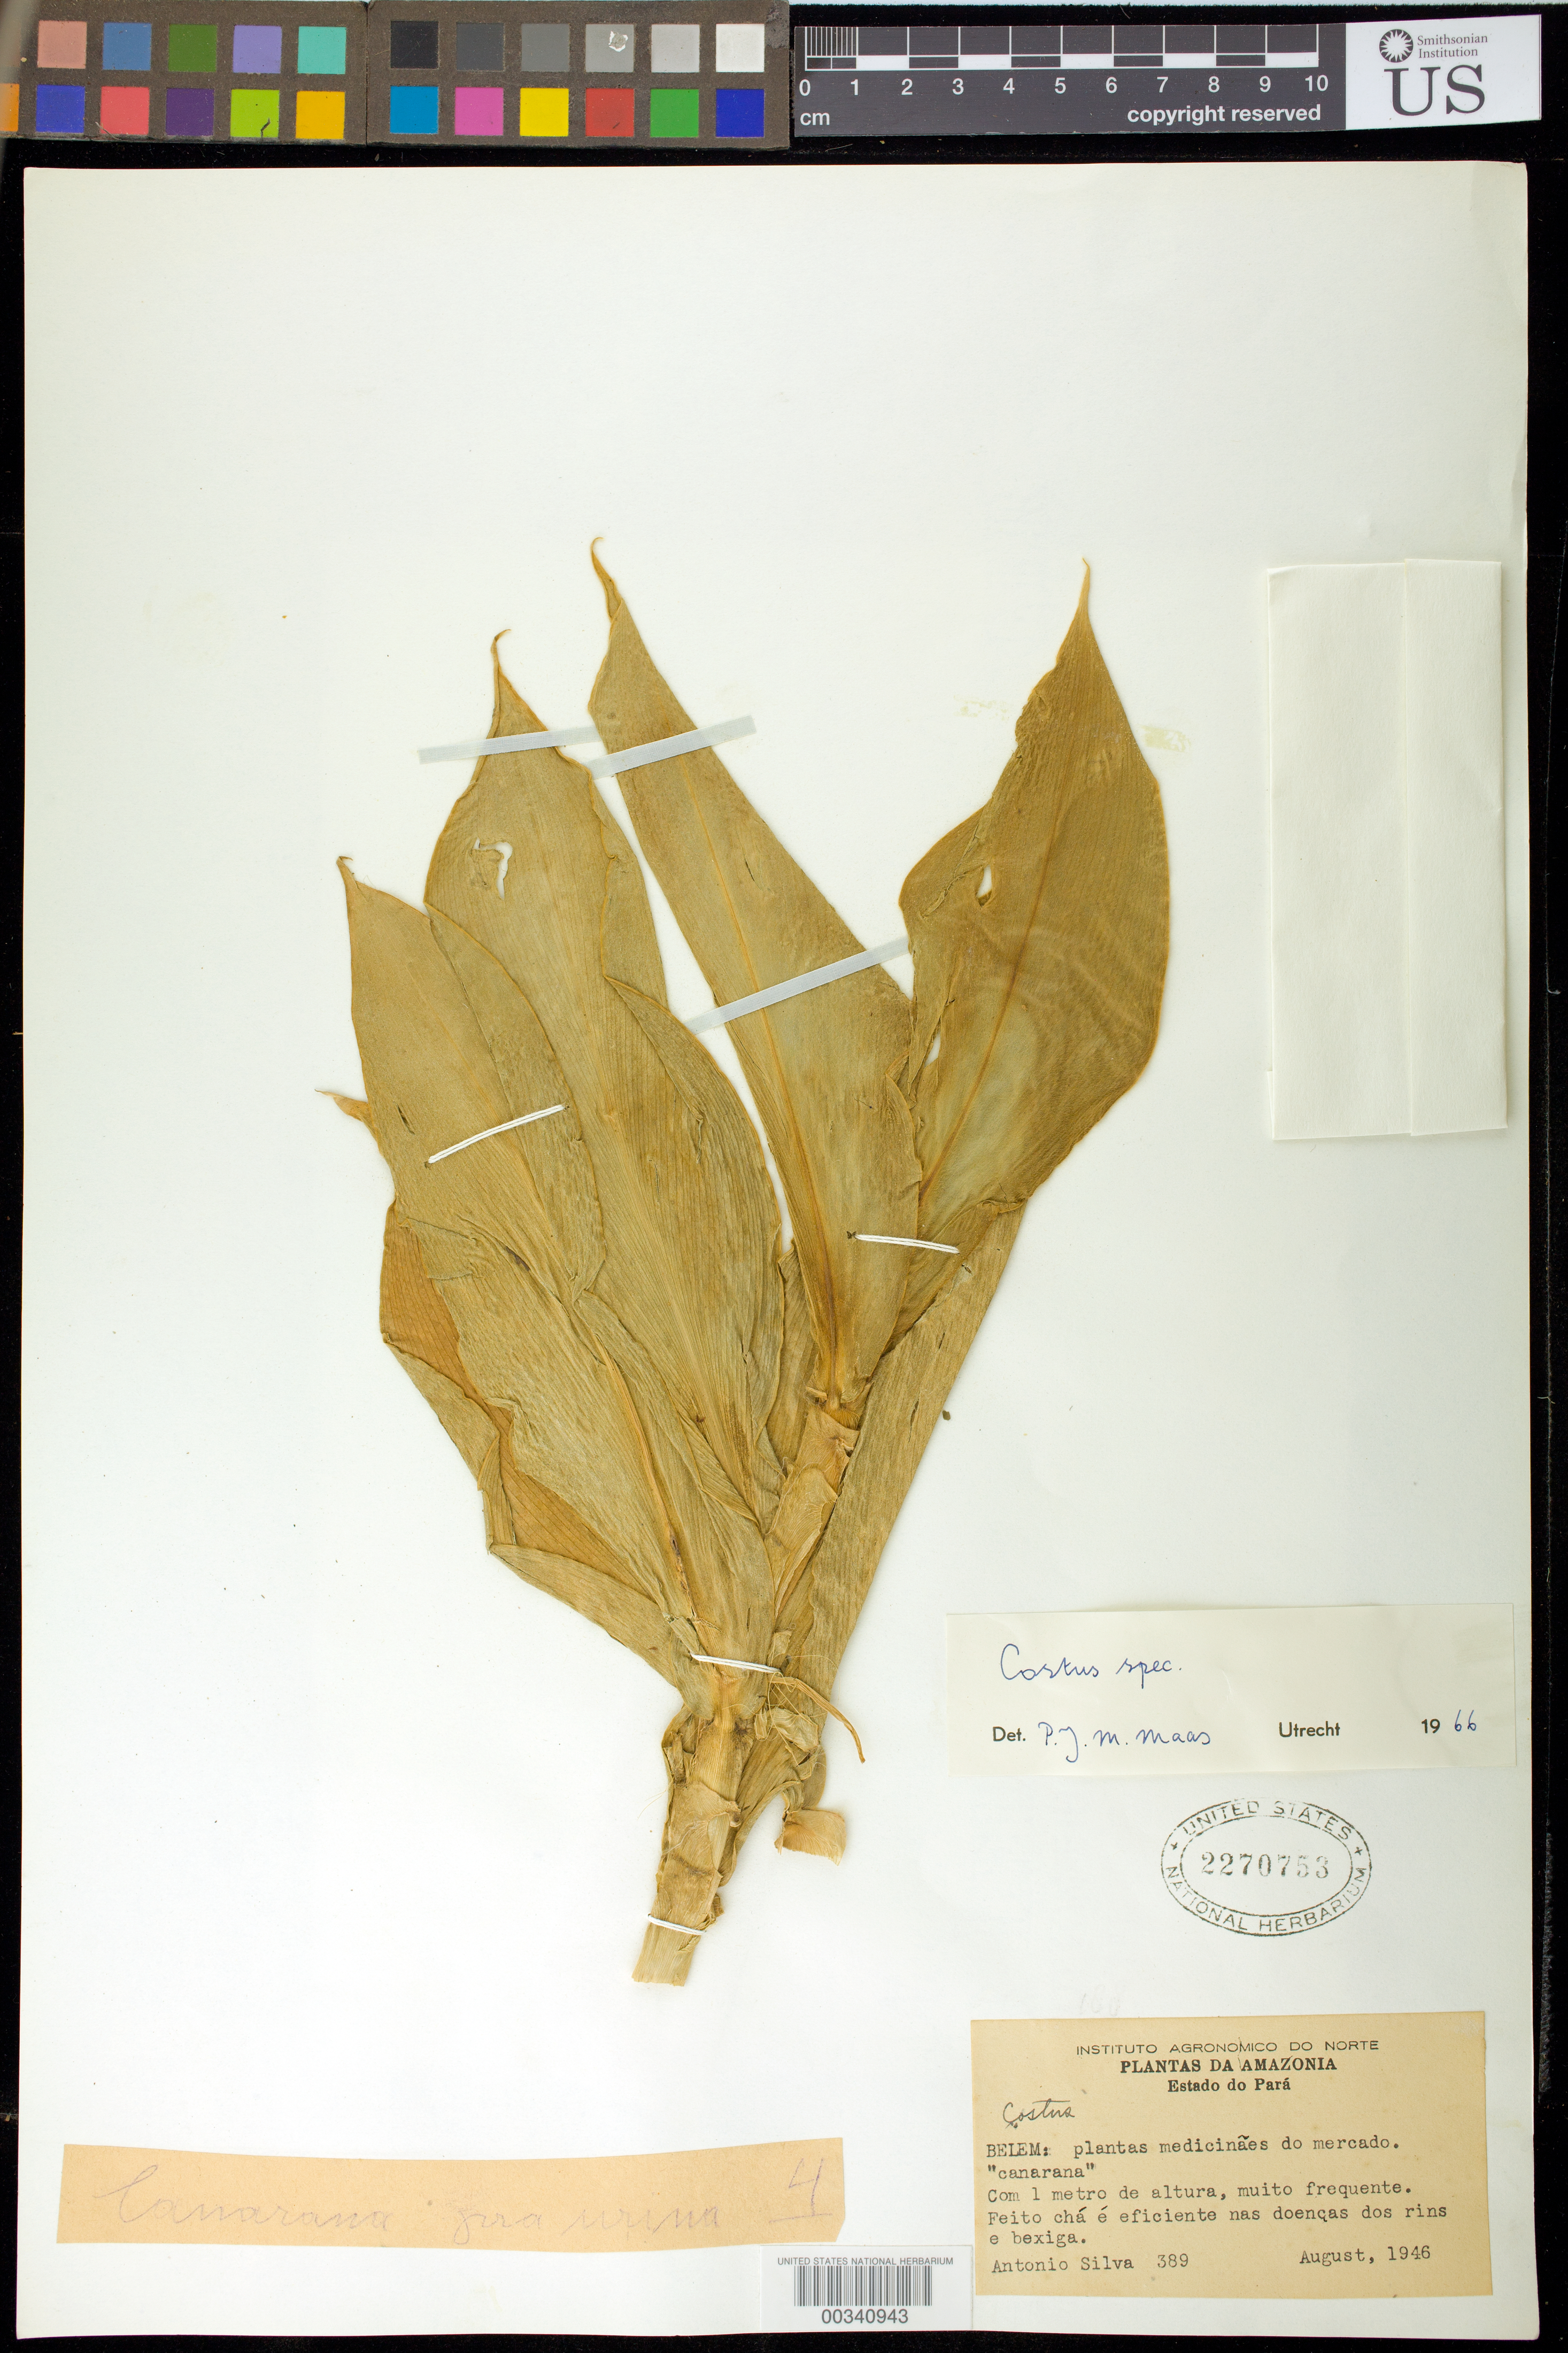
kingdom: Plantae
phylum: Tracheophyta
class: Liliopsida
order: Zingiberales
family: Costaceae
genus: Costus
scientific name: Costus sp.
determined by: Maas, Paul J. M.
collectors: A. Silva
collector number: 389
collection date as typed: Aug 1946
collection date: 1946-08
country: Brazil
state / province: Pará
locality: Belem: plantas medicinaes do mercado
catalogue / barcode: US 2270753